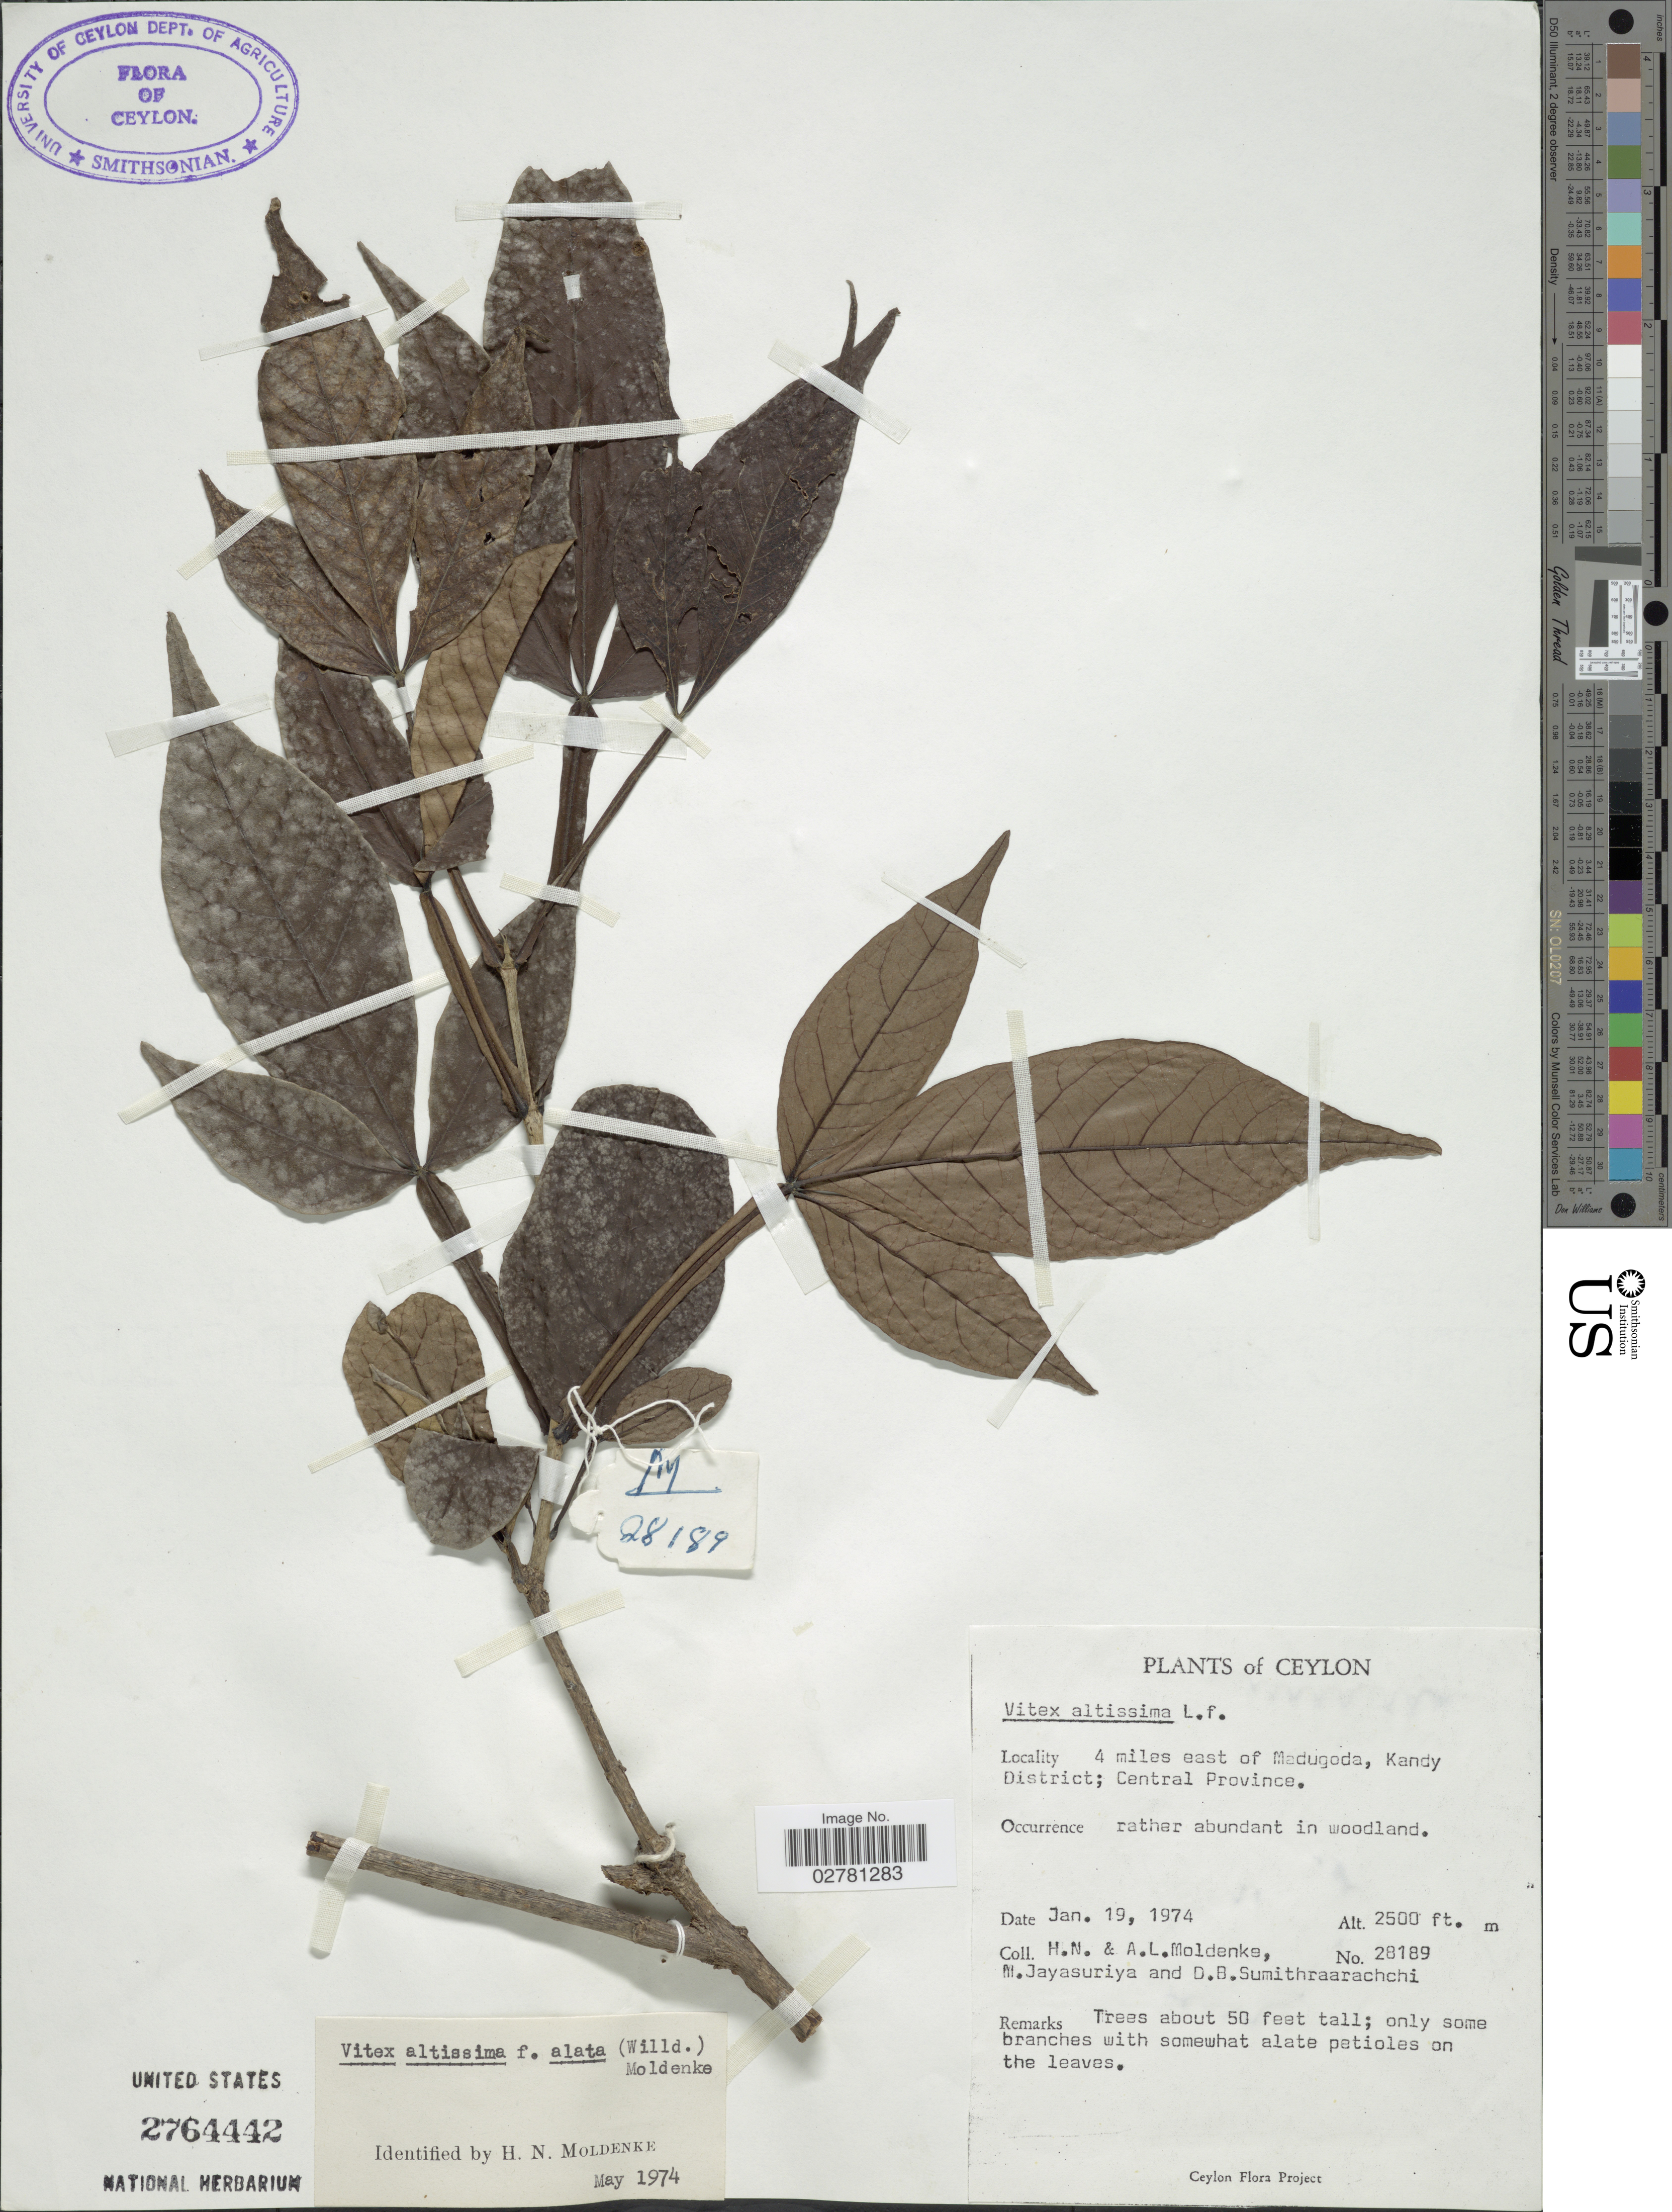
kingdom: Plantae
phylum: Tracheophyta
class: Magnoliopsida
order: Lamiales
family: Lamiaceae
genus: Vitex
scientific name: Vitex altissima f. alata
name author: (Willd.) Moldenke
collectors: H. N. Moldenke, A. L. Moldenke, M. Jayasuriya & D. B. Sumithraarachchi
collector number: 28189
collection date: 1974-01-19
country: Sri Lanka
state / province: Central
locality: Ceylon. 4 miles east of Madugoda, Kandy District.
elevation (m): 762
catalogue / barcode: US 2764442